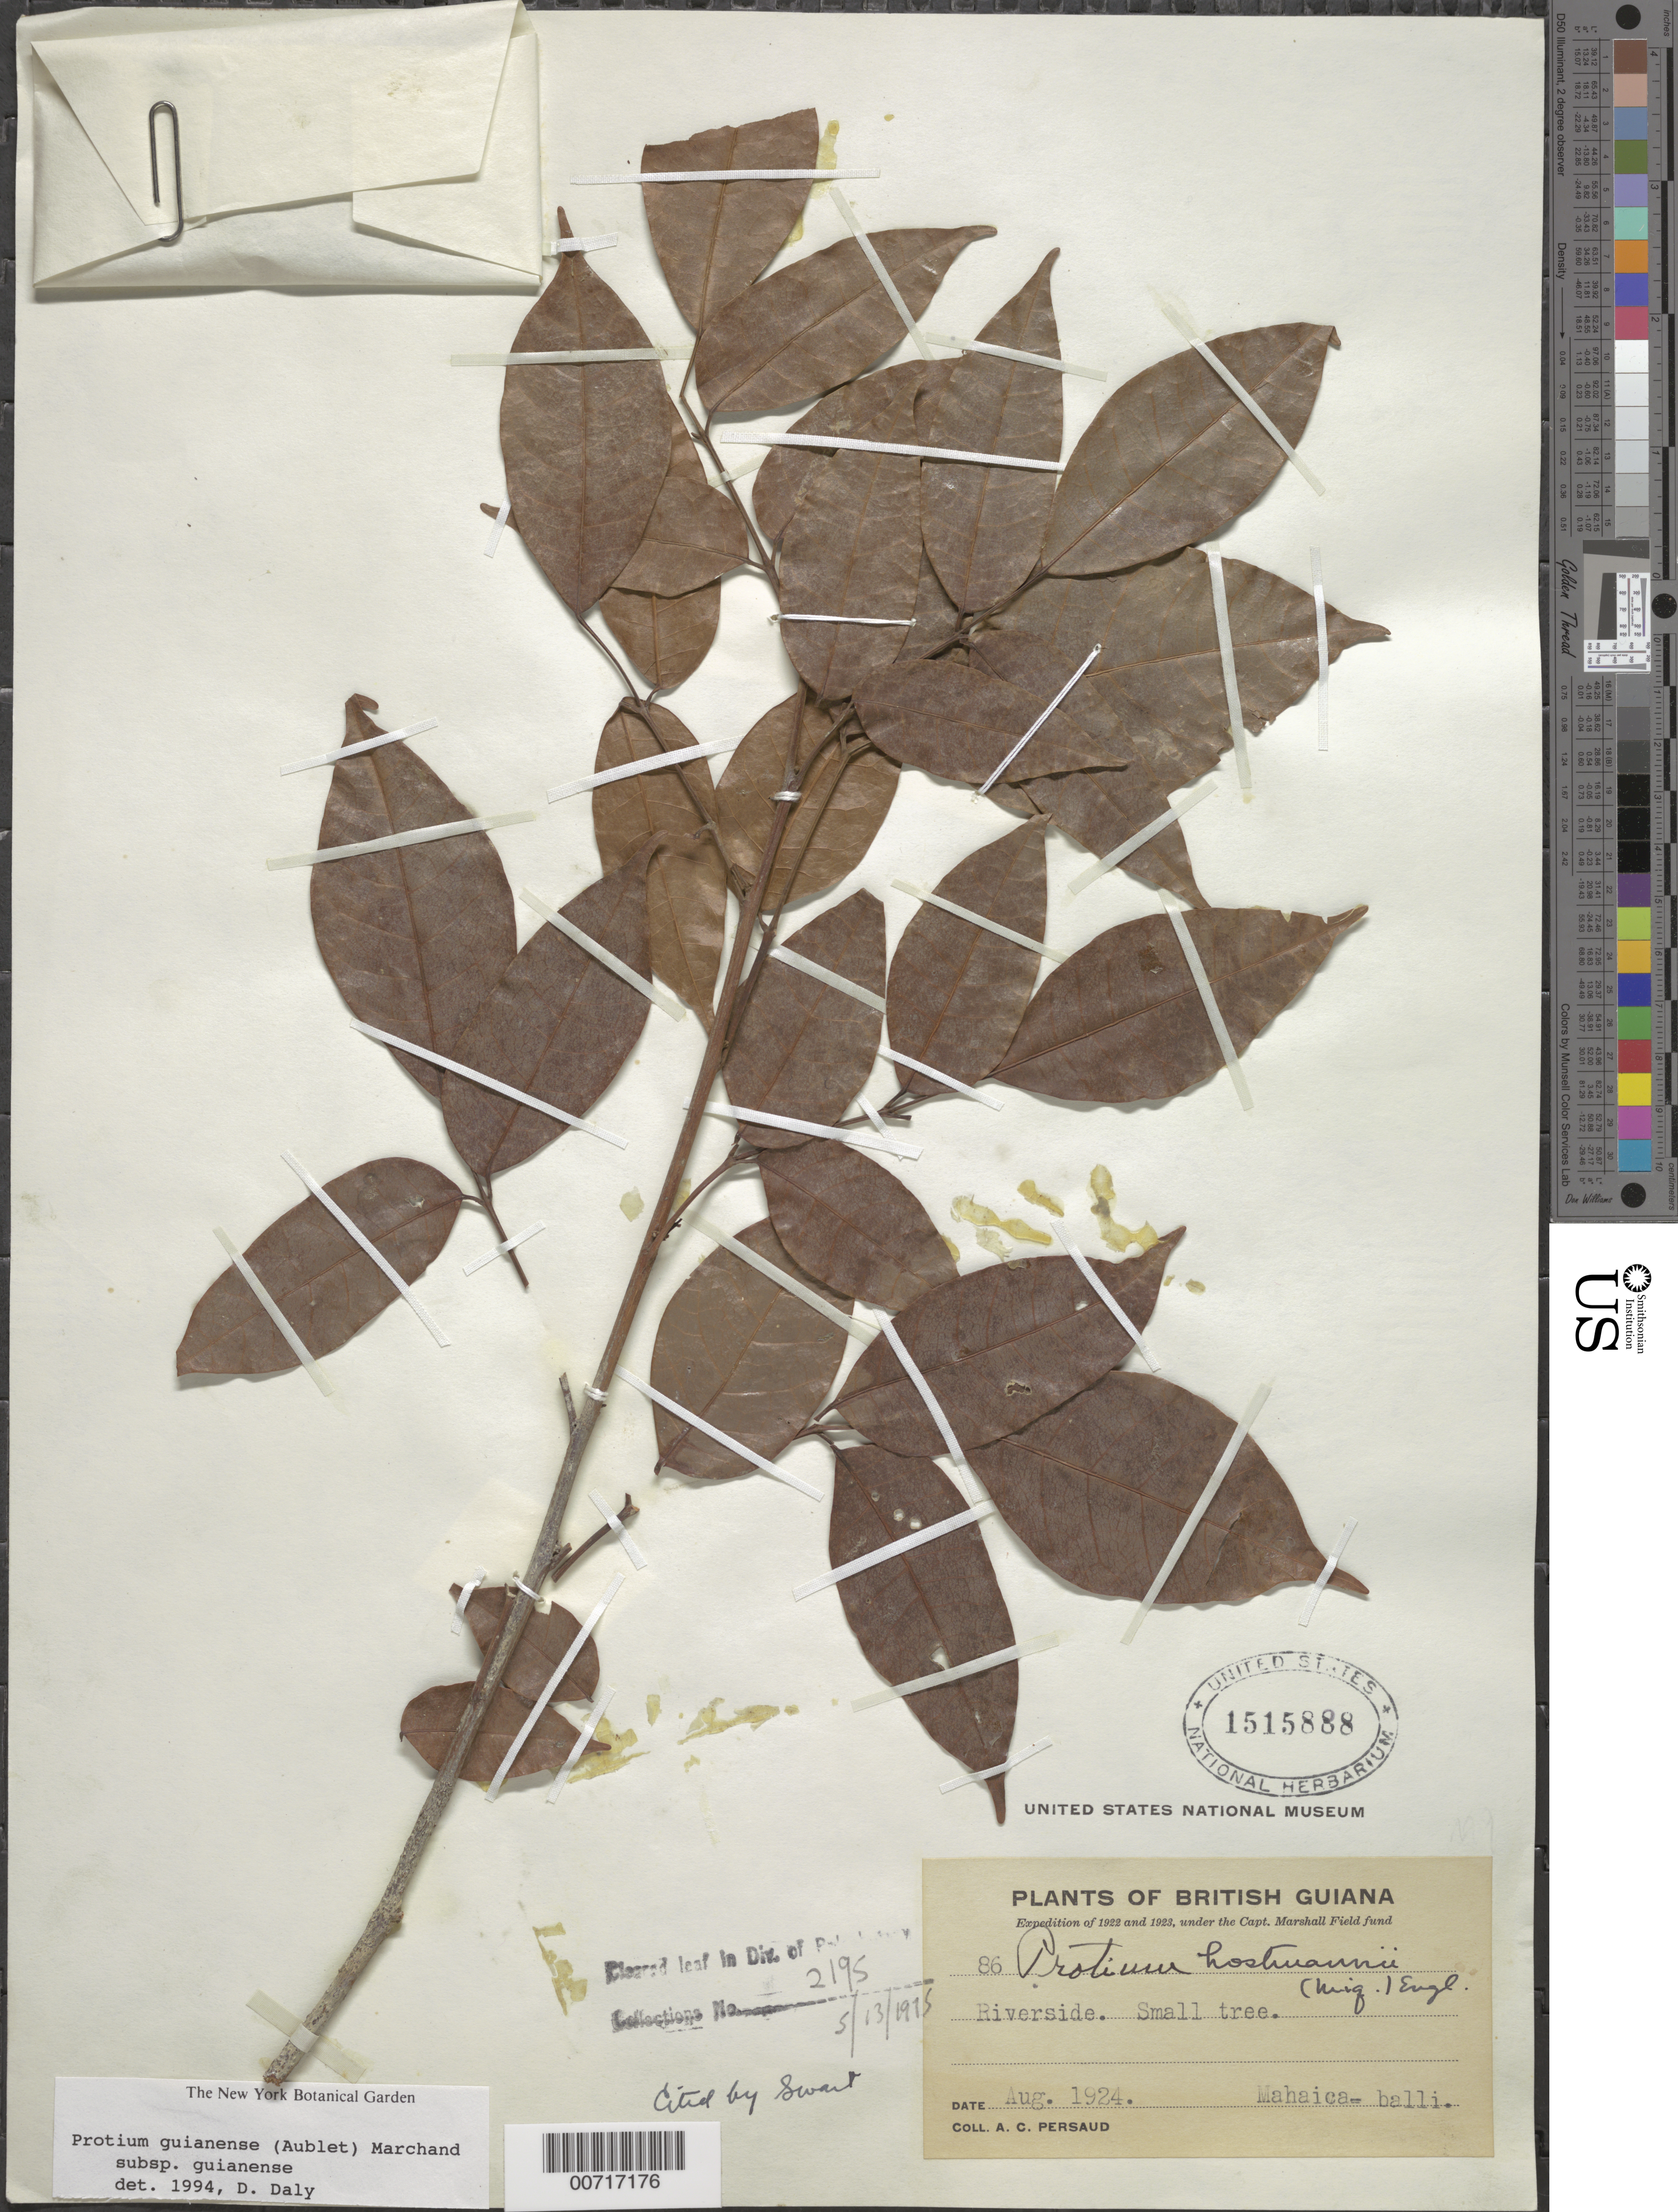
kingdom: Plantae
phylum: Tracheophyta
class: Magnoliopsida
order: Sapindales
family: Burseraceae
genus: Protium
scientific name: Protium guianense subsp. guianense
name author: (Aubl.) Marchand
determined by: Daly, D. C.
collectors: A. Persaud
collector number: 86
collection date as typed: Aug-24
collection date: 1924-08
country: Guyana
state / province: Mahaica-Berbice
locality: Mahaica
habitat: Riverside. Mahaica - balli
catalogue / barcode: US 1515888